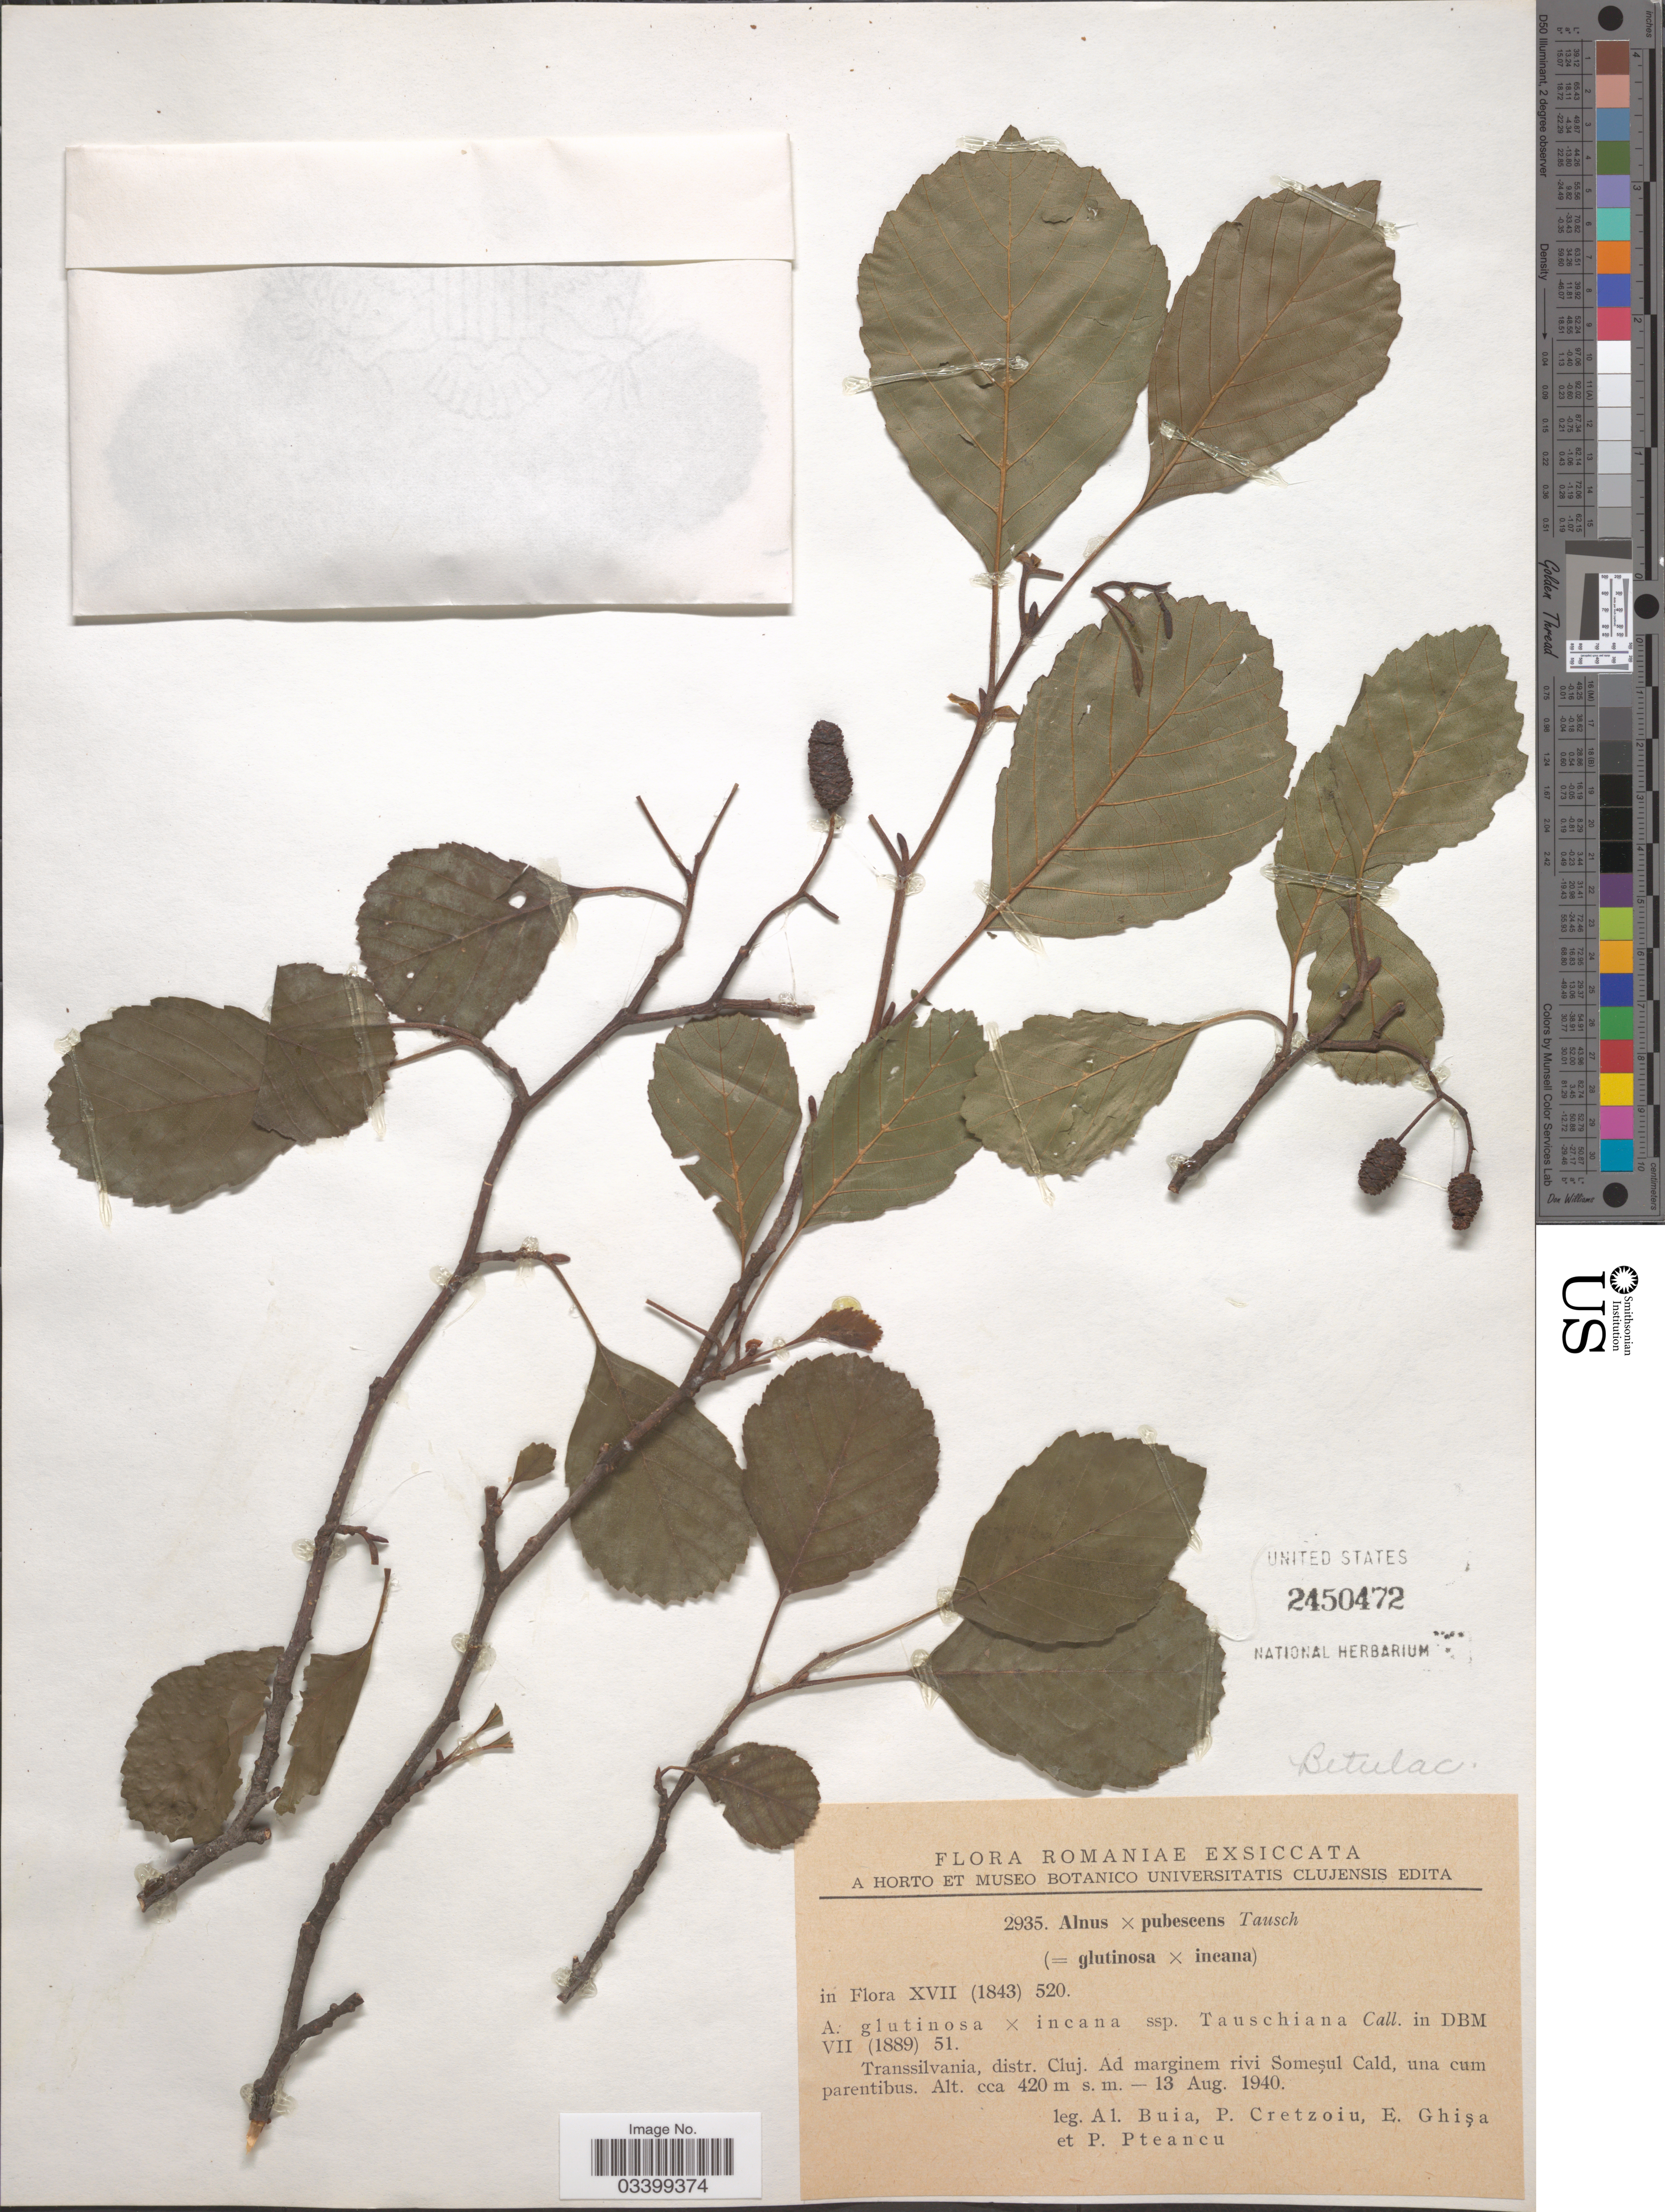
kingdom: Plantae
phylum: Tracheophyta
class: Magnoliopsida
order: Fagales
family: Betulaceae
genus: Alnus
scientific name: Alnus x pubescens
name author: Tausch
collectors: A. Buia, P. Cretzoiu, E. Ghisa & P. Pteancu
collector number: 2935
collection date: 1940-08-13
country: Romania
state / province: Cluj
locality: Transsilvania, distr. Cluj. Ad marginem rivi Someşl Cald, una cum parentibus.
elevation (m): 420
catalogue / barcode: US 2450472